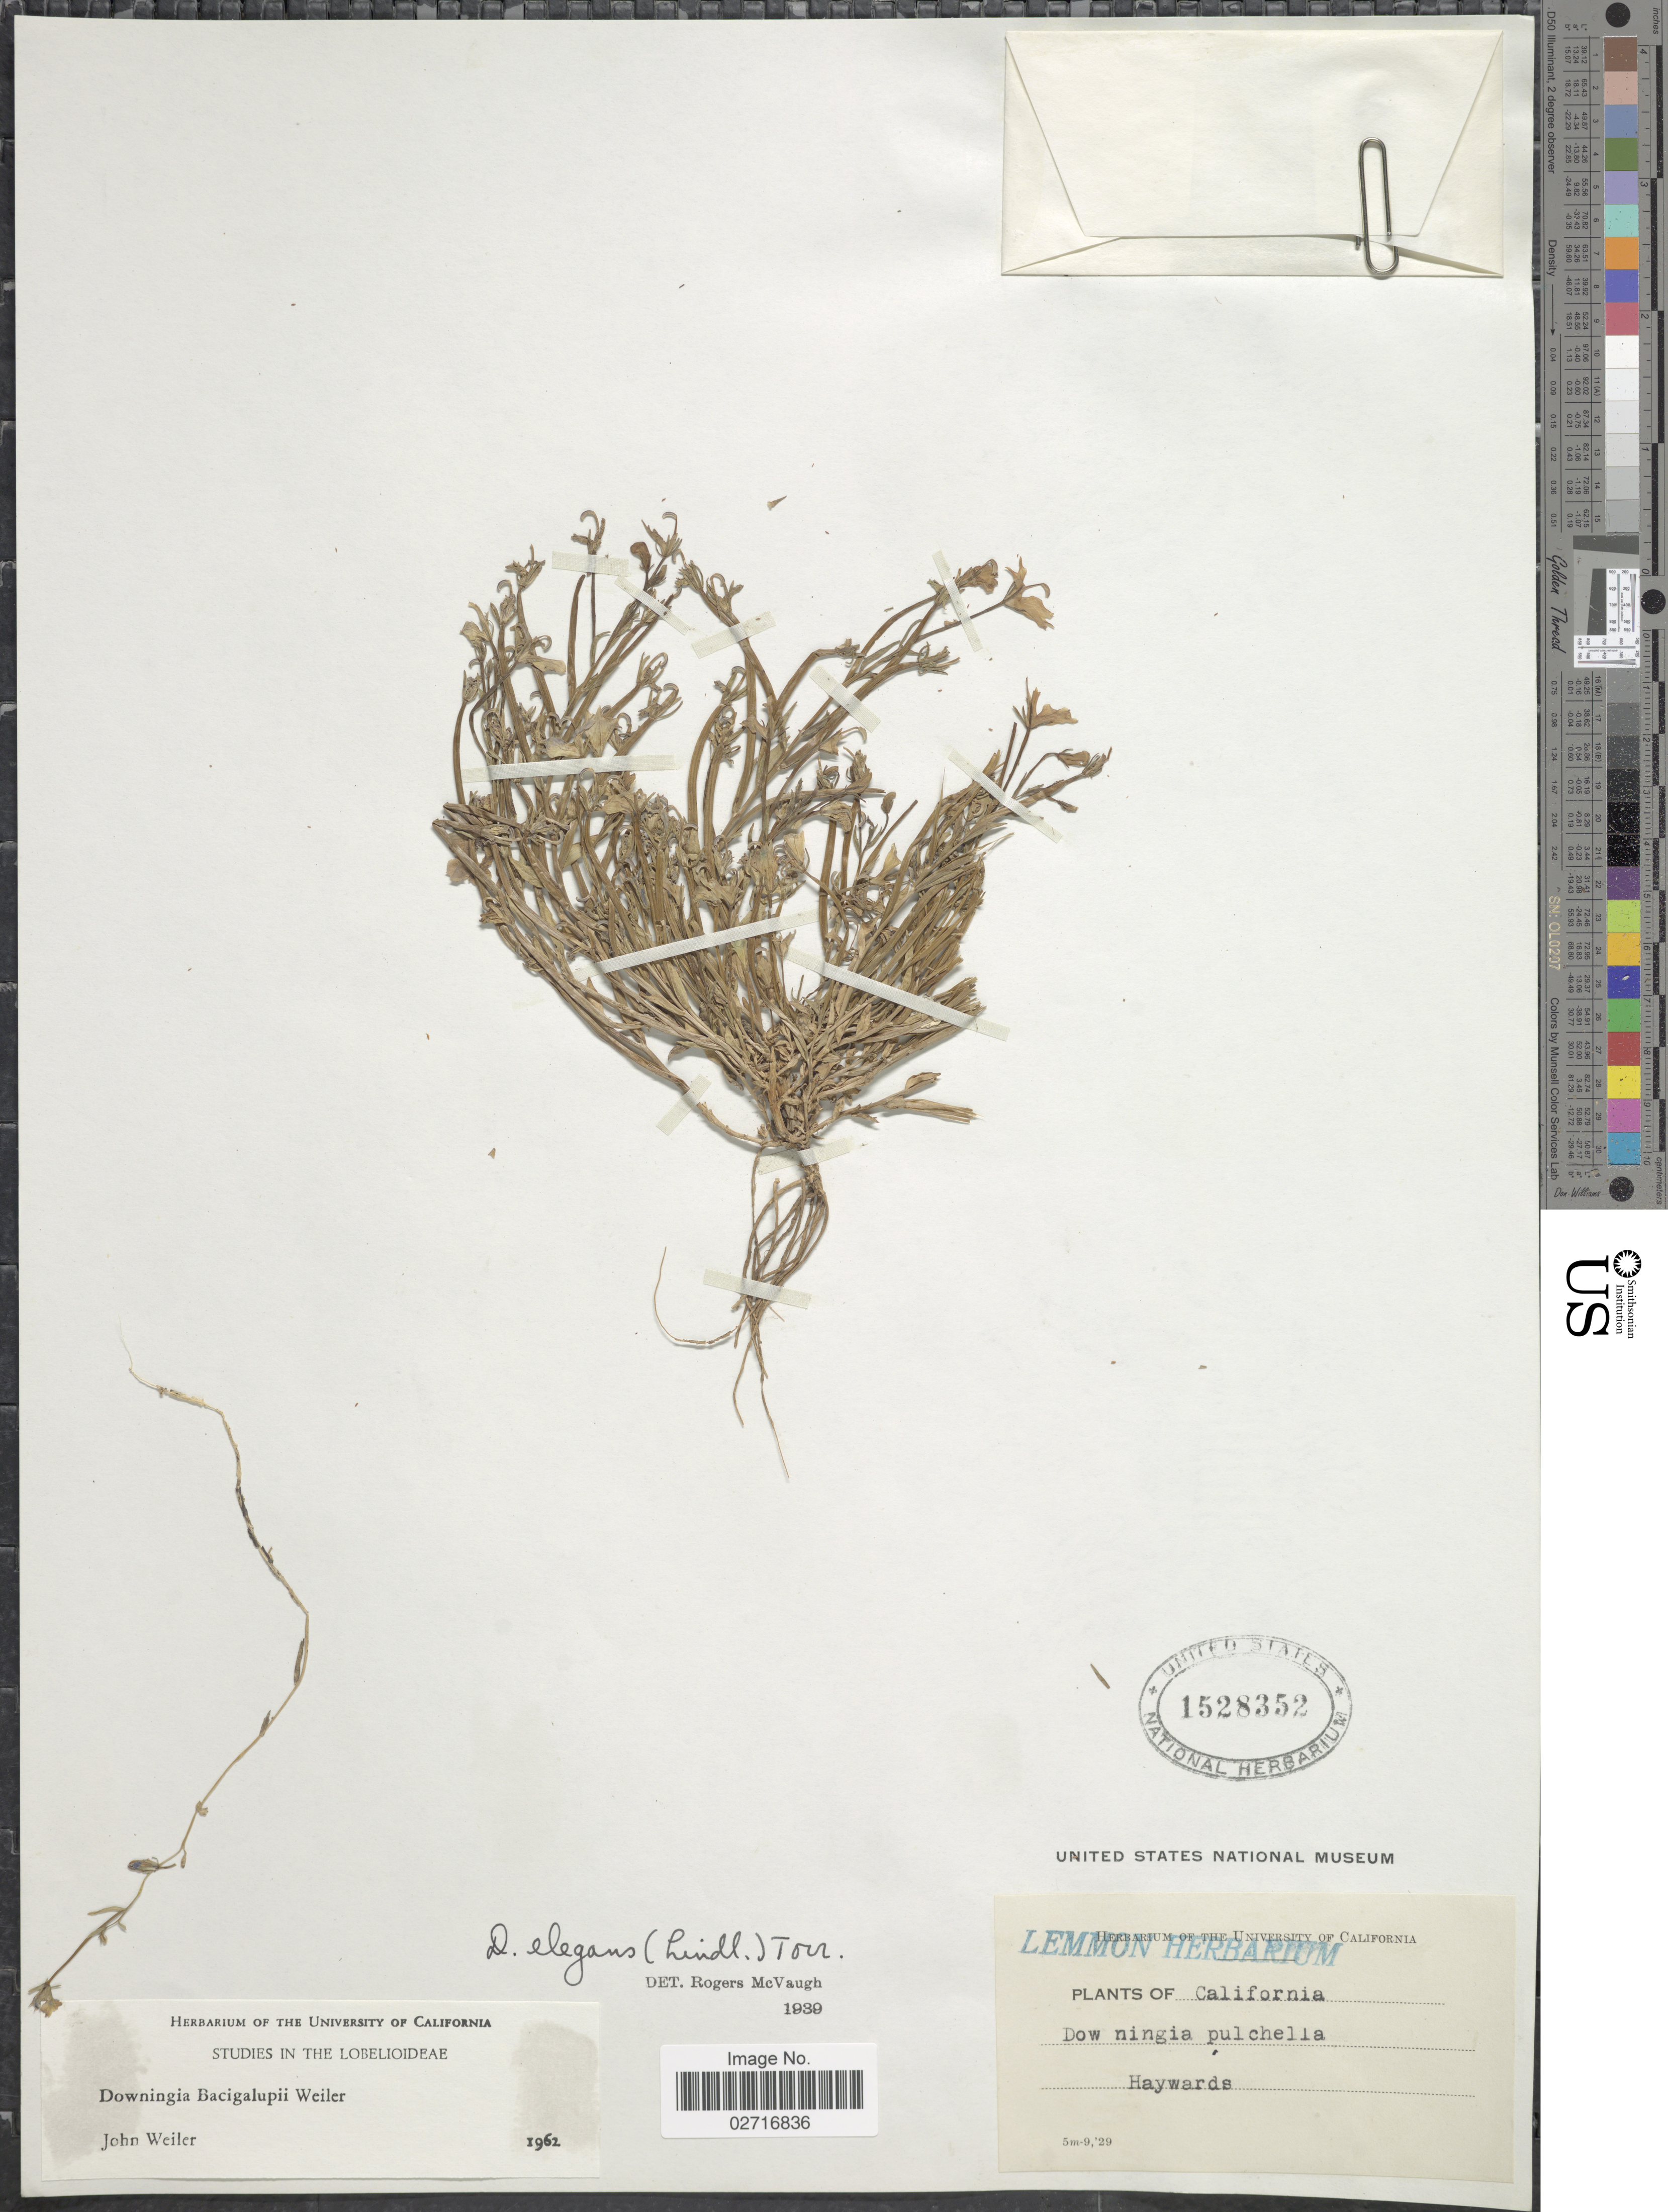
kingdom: Plantae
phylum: Tracheophyta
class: Magnoliopsida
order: Asterales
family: Campanulaceae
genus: Downingia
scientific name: Downingia bacigalupii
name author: Weiler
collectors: ex herb. Lemmon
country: United States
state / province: California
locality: Haywards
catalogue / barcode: US 1528352